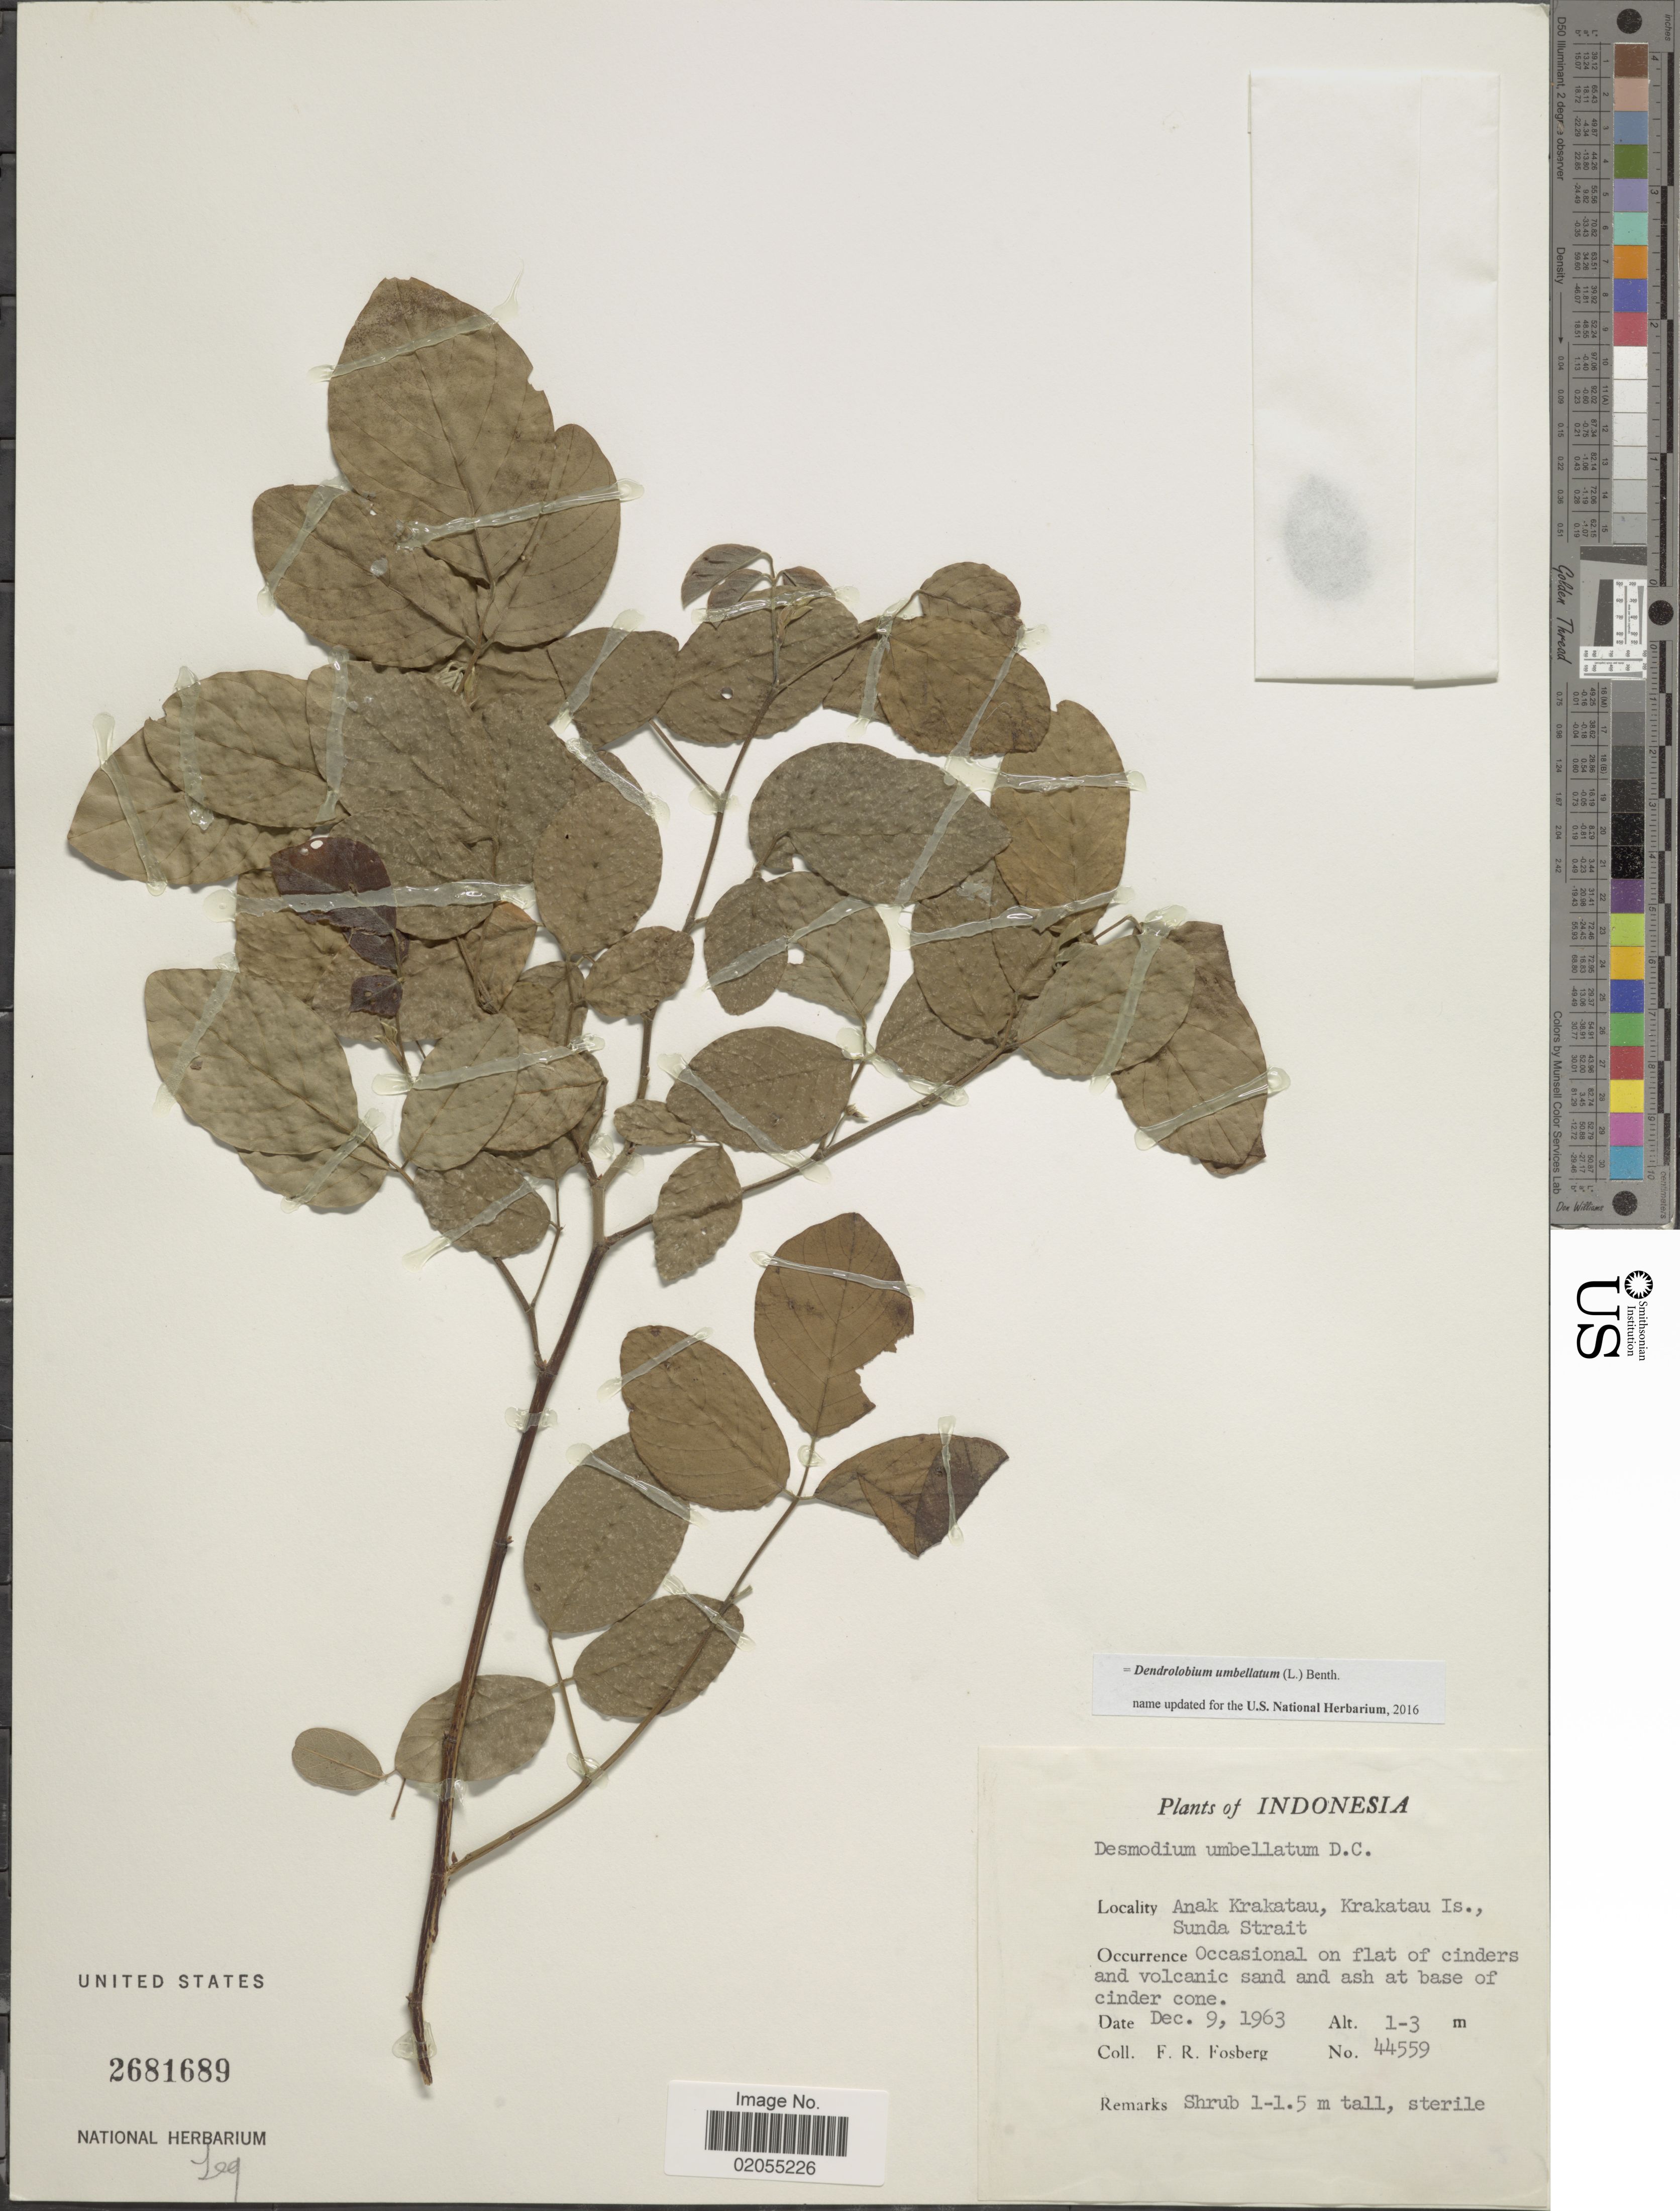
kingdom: Plantae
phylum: Tracheophyta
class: Magnoliopsida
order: Fabales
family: Fabaceae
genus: Dendrolobium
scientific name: Dendrolobium umbellatum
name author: (L.) Benth.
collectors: F. R. Fosberg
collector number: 44559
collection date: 1963-12-09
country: Indonesia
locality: Anak Krakatau, Krakatau Is., Sunda Strait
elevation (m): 1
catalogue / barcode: US 2681689